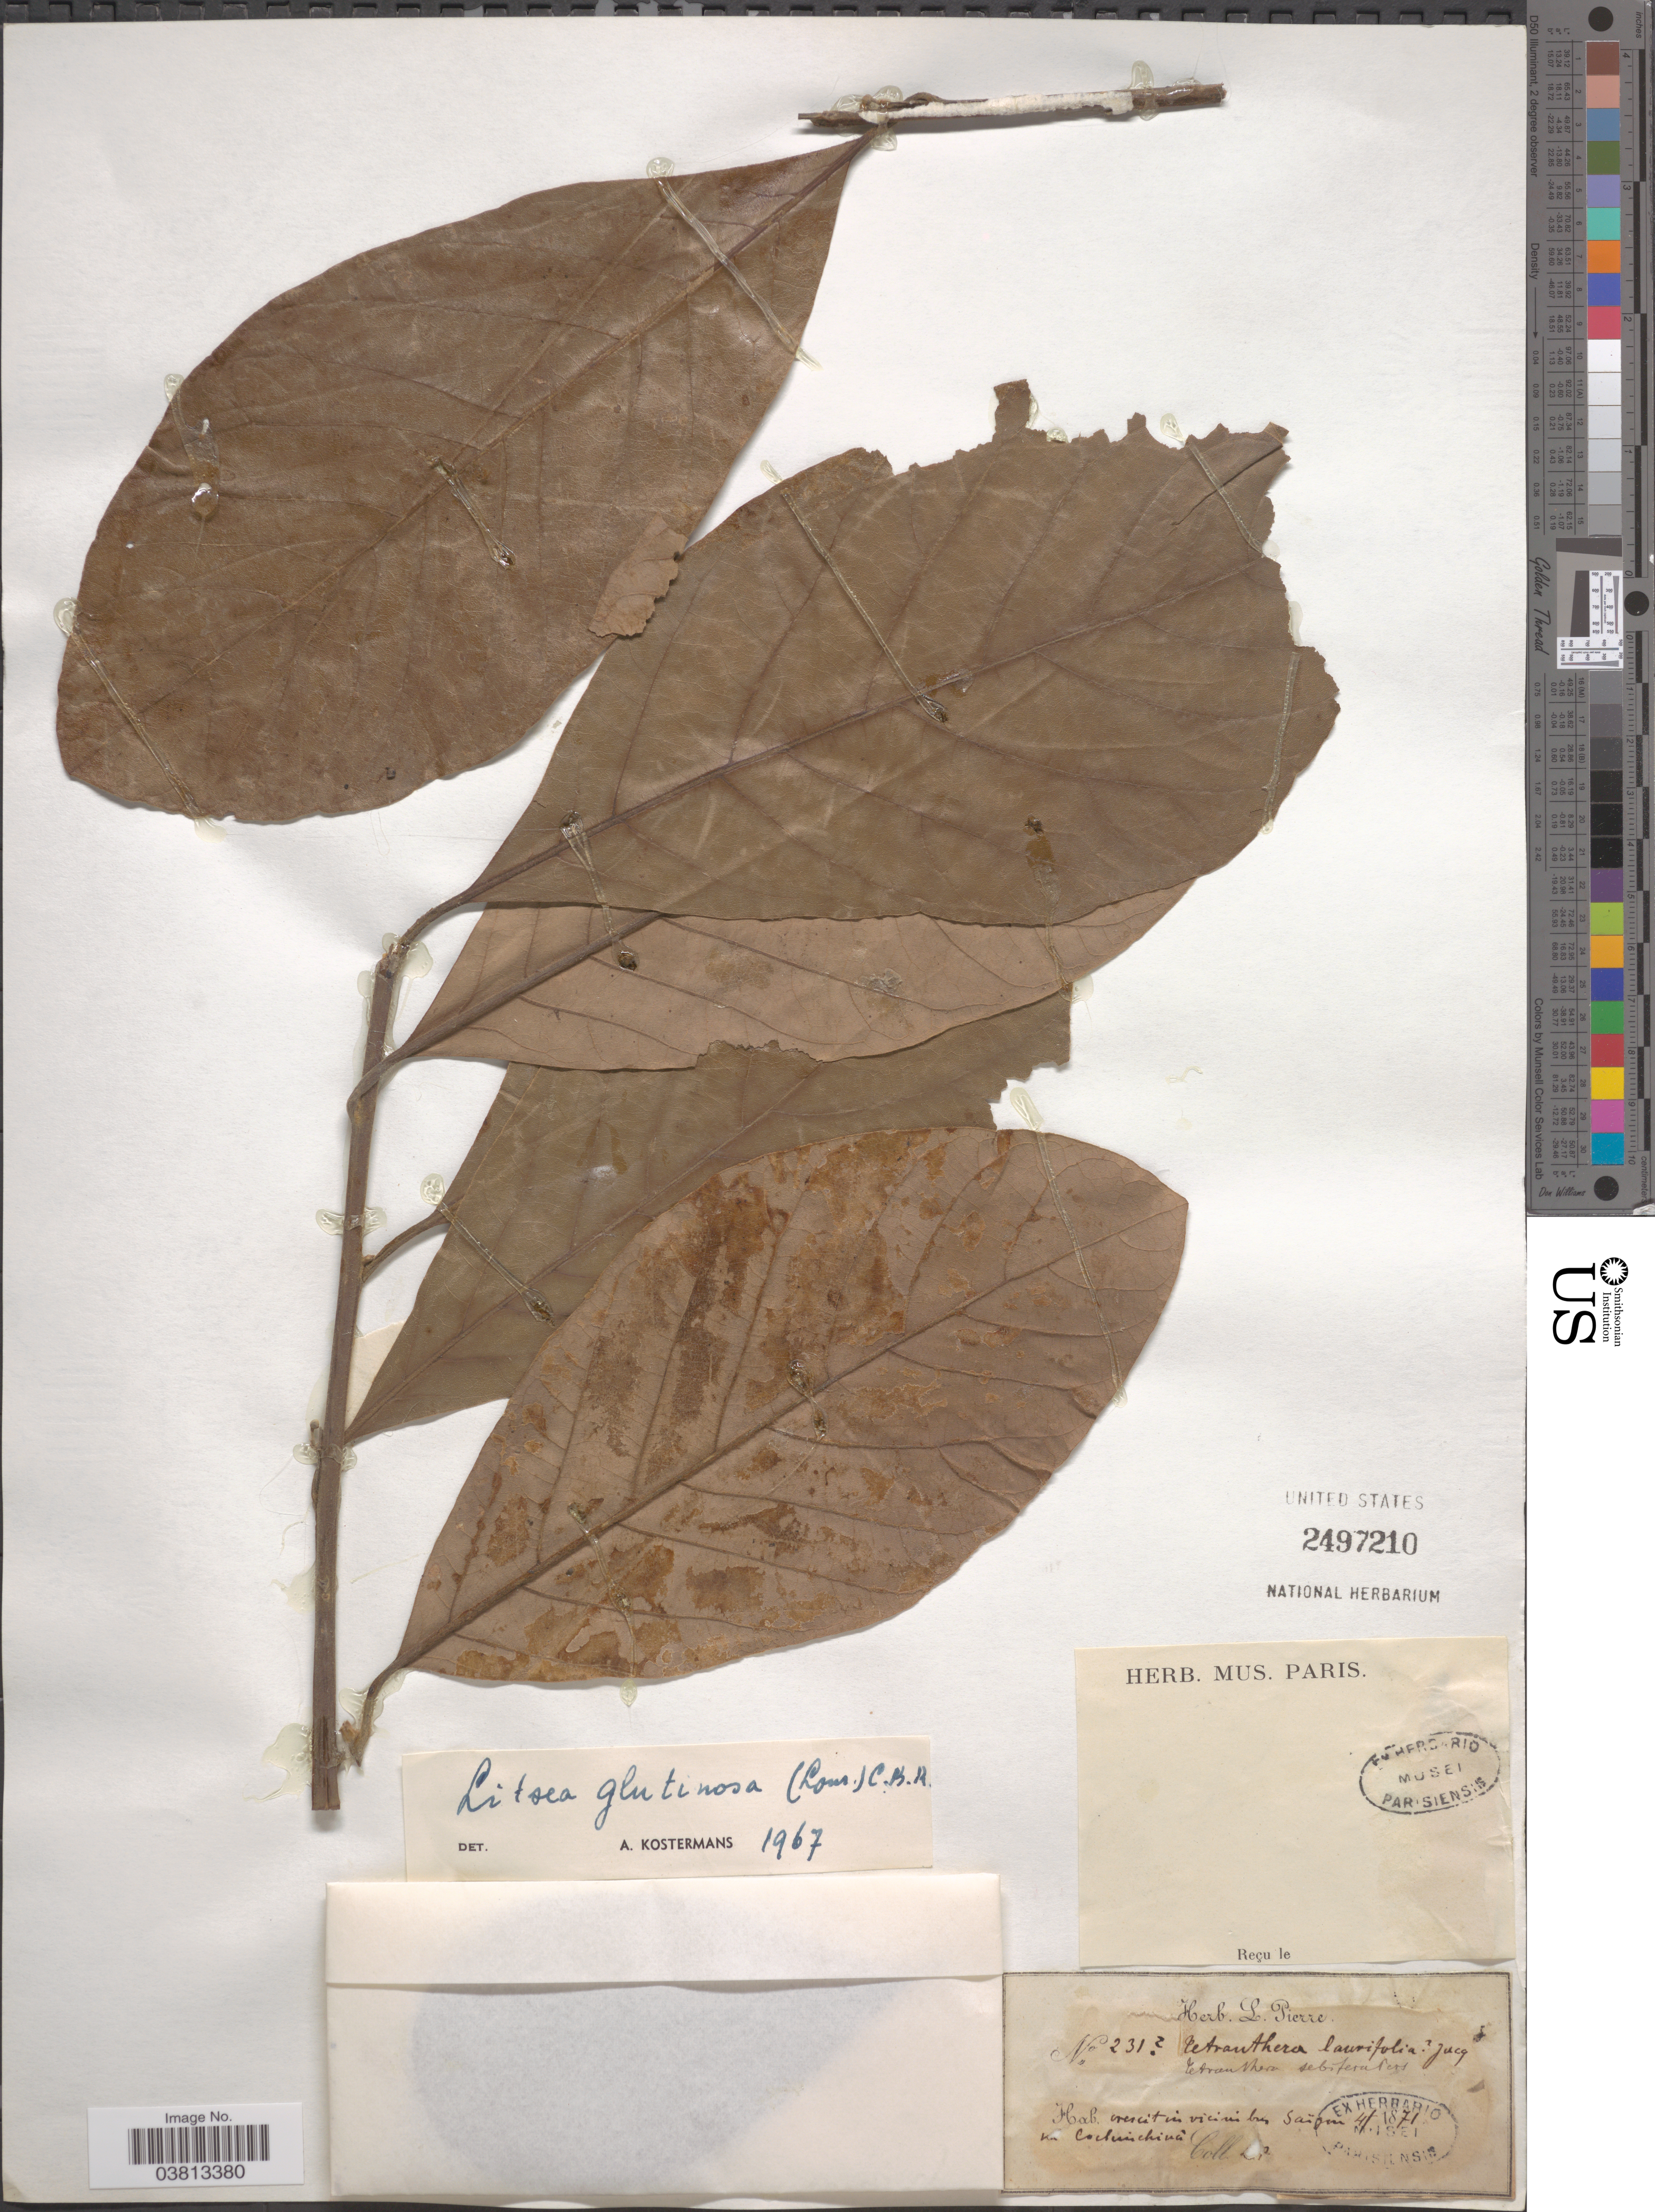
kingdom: Plantae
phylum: Tracheophyta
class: Magnoliopsida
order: Laurales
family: Lauraceae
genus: Litsea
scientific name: Litsea glutinosa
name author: (Lour.) C.B. Rob.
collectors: L. Pierre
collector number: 231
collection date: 1871-04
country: Vietnam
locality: Crecit in vicinibus Saigon in Cochinchina.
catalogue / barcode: US 2497210